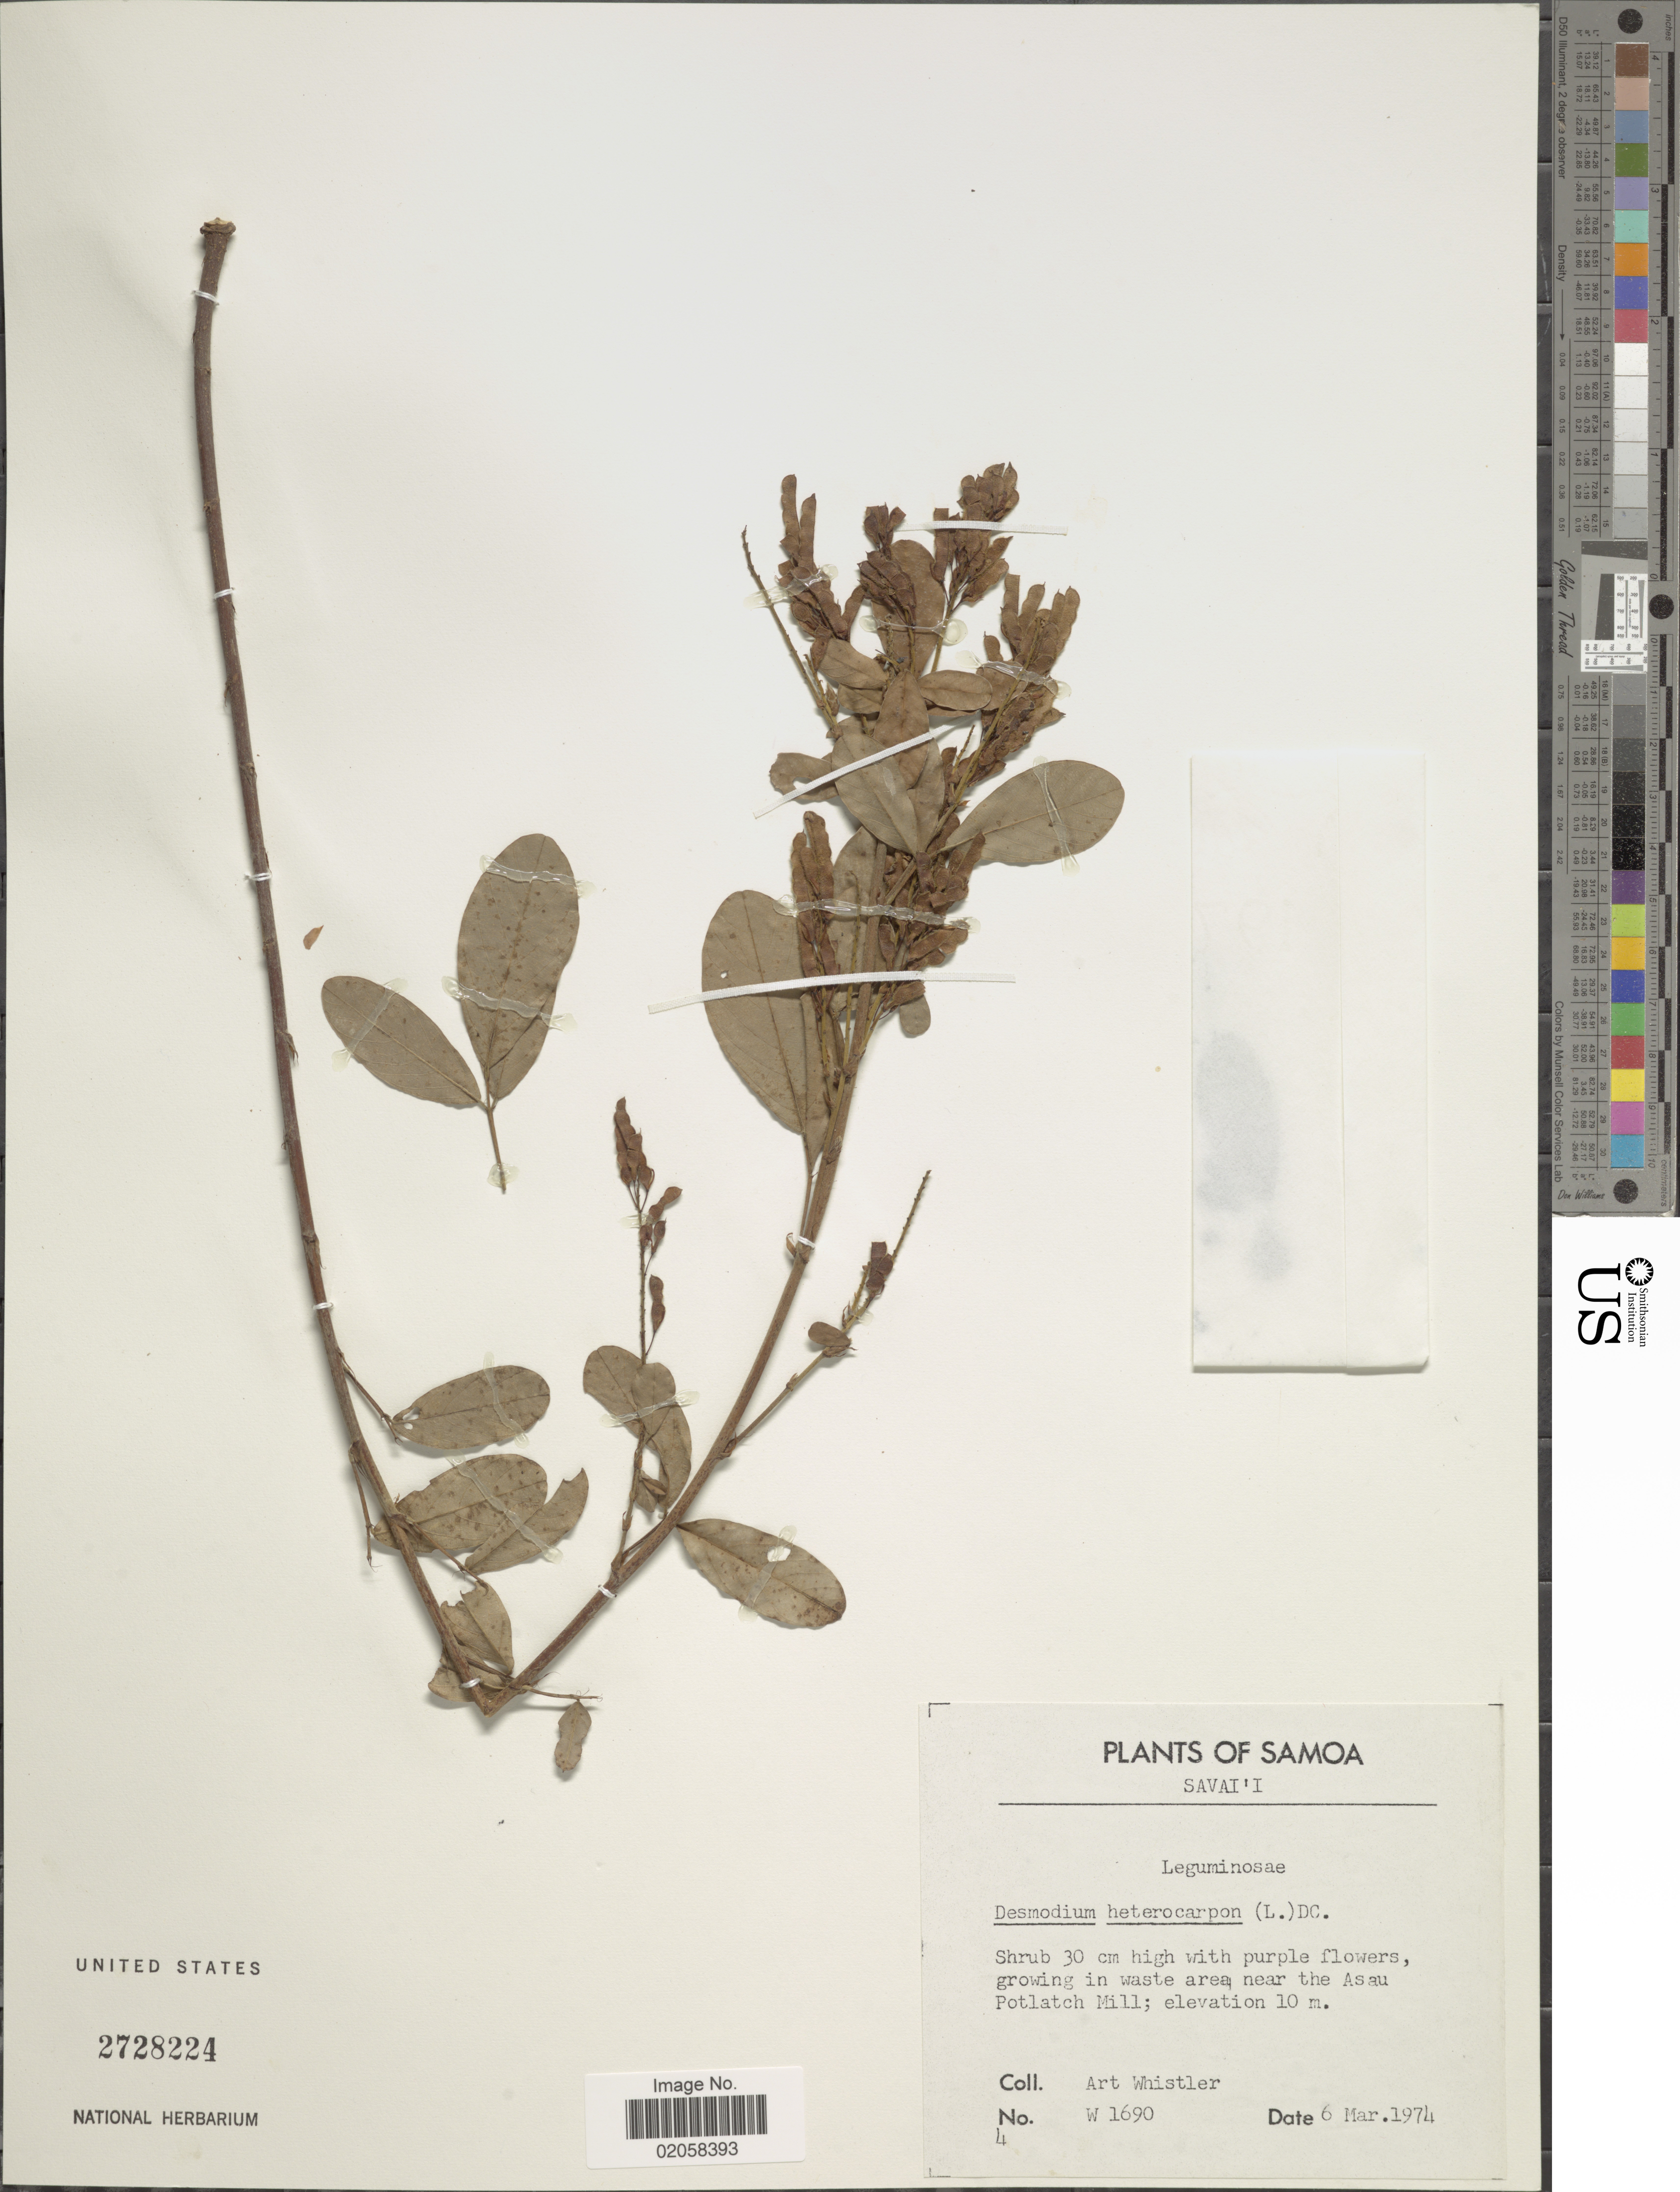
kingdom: Plantae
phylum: Tracheophyta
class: Magnoliopsida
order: Fabales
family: Fabaceae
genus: Grona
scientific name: Grona heterocarpos var. strigosa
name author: (Meeuwen) H. Ohashi & K. Ohashi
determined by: Strong, Mark T., (BOT), Smithsonian Institution - National Museum of Natural History (UNITED STATES)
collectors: A. Whistler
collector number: W1690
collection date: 1974-03-06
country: Samoa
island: Savai'i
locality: Savai'i growing in waste area near the Asau Potlatch Mill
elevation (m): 10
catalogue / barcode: US 2728224